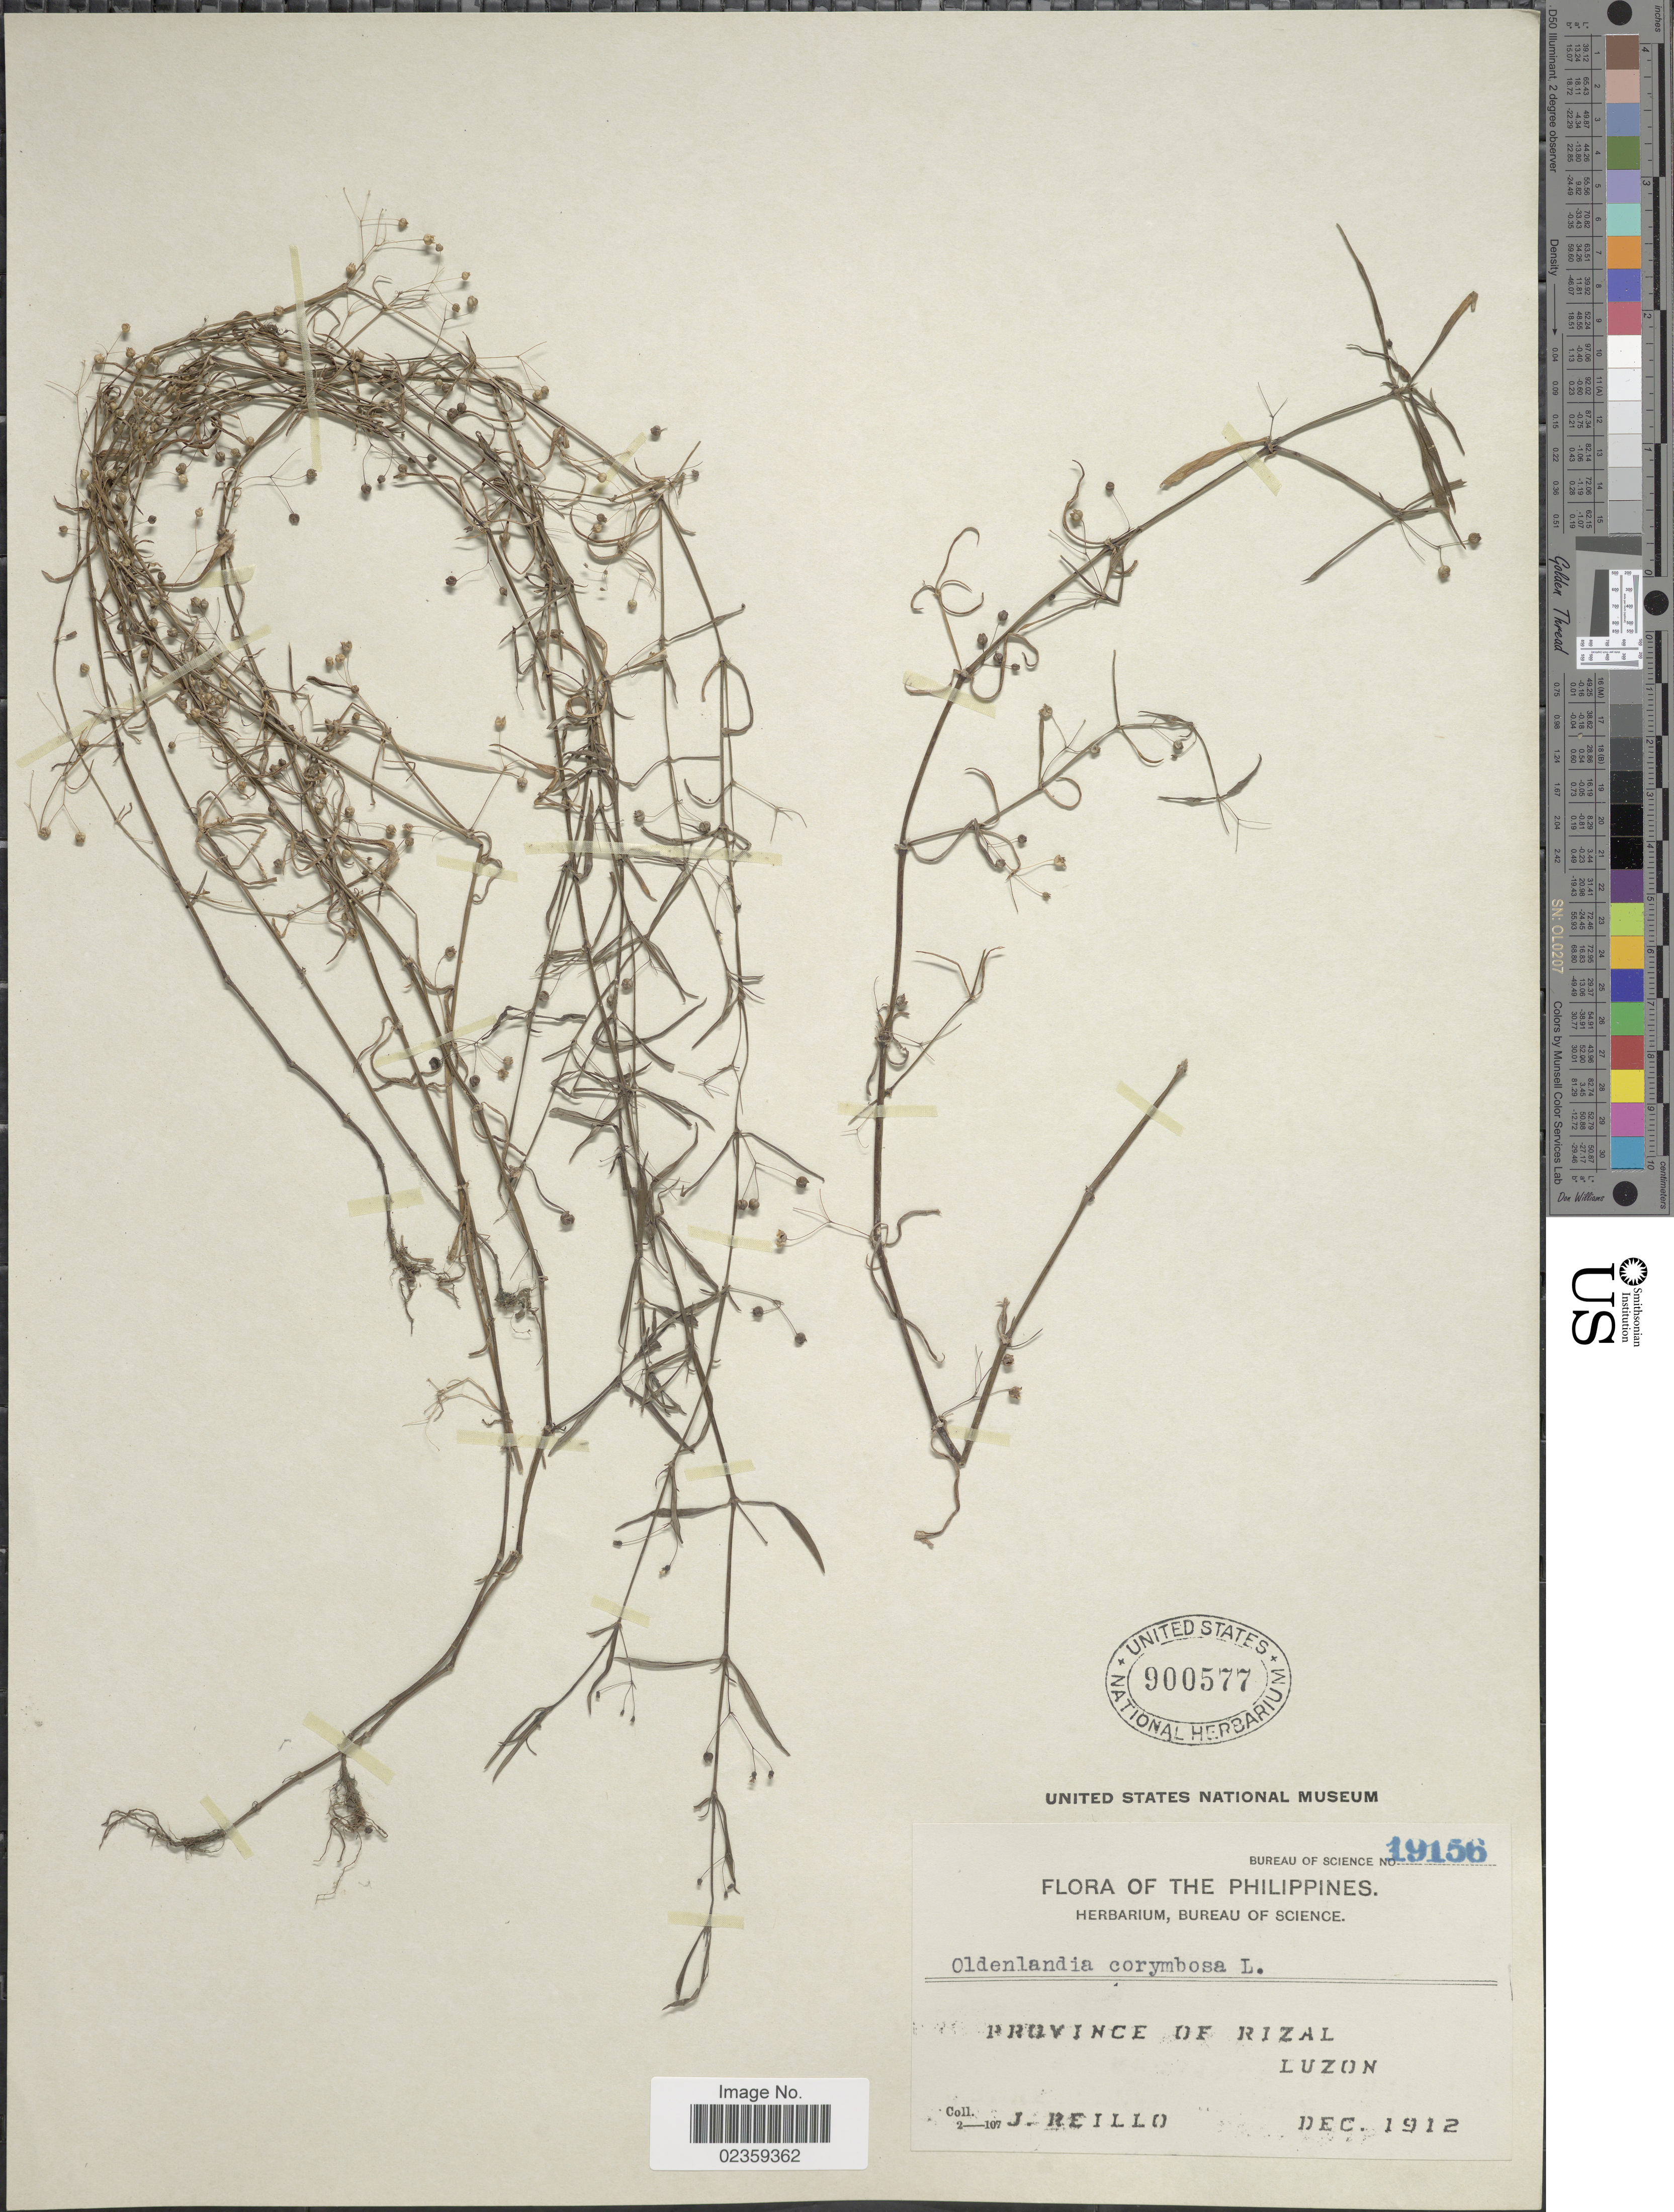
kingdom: Plantae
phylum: Tracheophyta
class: Magnoliopsida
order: Gentianales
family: Rubiaceae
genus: Oldenlandia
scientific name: Oldenlandia corymbosa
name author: L.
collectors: J. Reillo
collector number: Bureau of Science 19156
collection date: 1912-12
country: Philippines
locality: Province of Rizal. Luzon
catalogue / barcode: US 900577